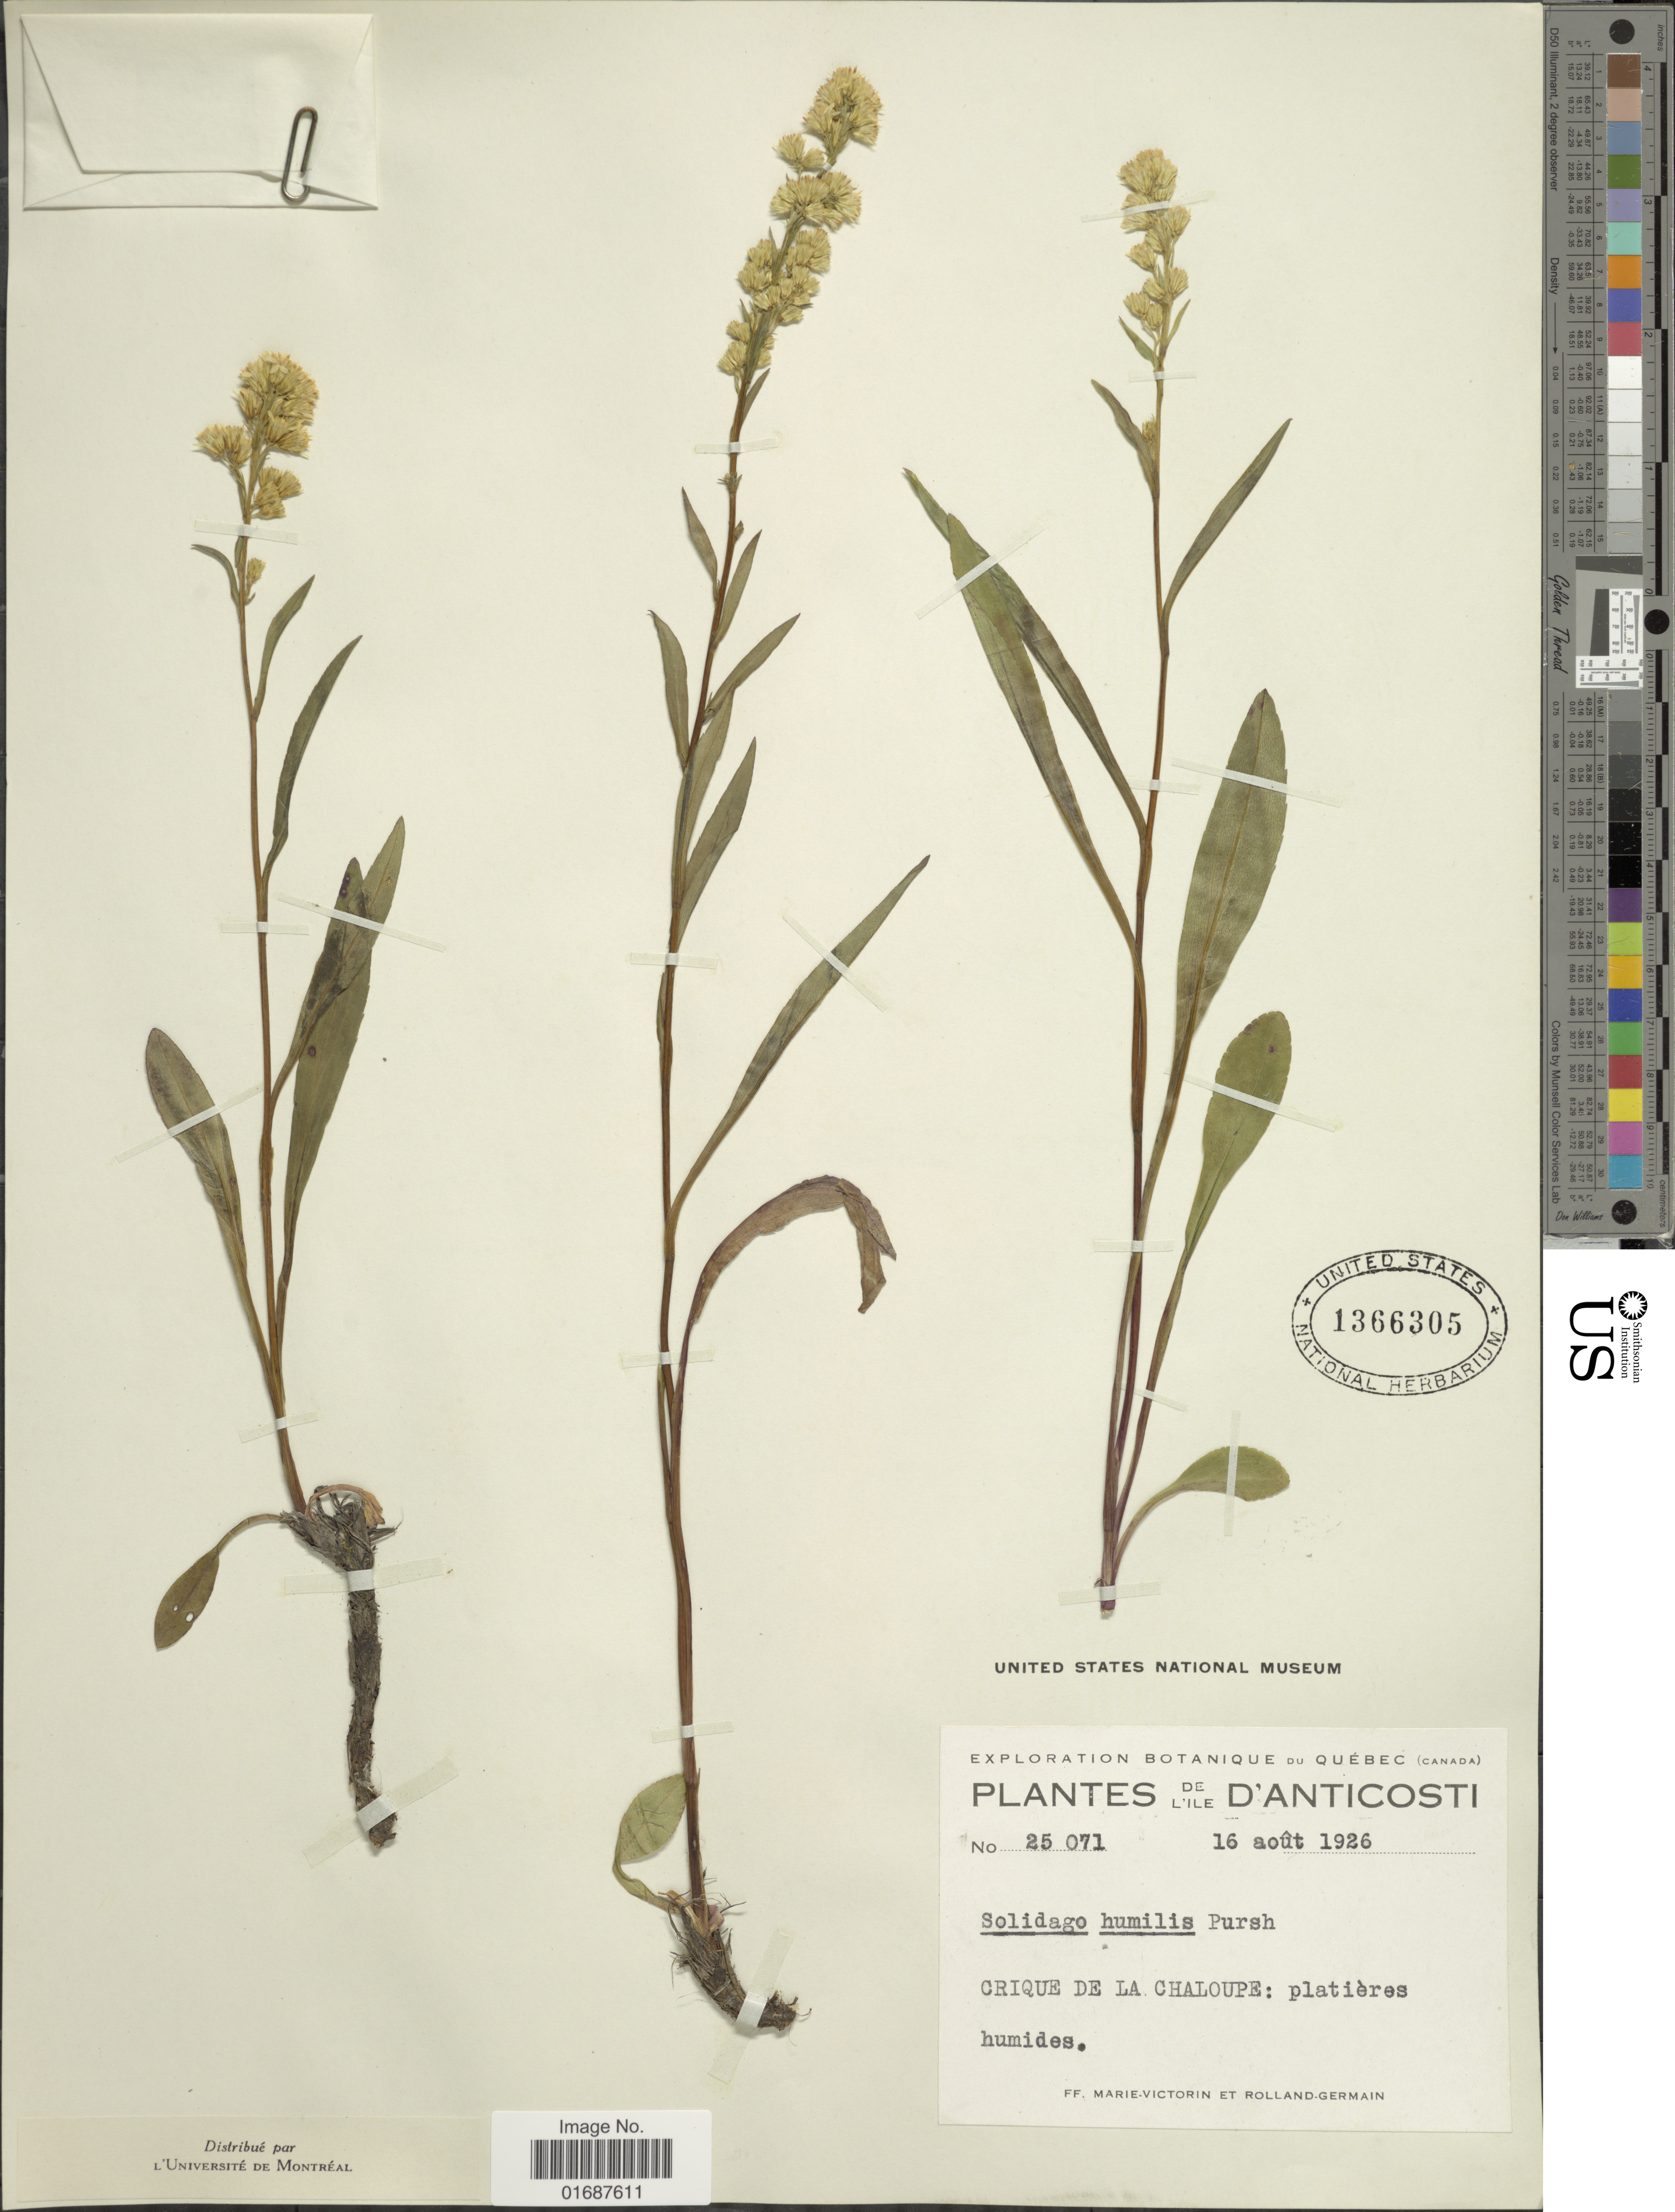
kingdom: Plantae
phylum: Tracheophyta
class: Magnoliopsida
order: Asterales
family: Asteraceae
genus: Solidago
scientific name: Solidago uliginosa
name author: Nutt.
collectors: F. Marie-Victorin & Rolland-Germain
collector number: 25071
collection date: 1926-08-16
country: Canada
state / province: Quebec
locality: L'Ile D'Anticosti. Crique de La Chaloupe: platières humides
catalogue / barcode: US 1366305